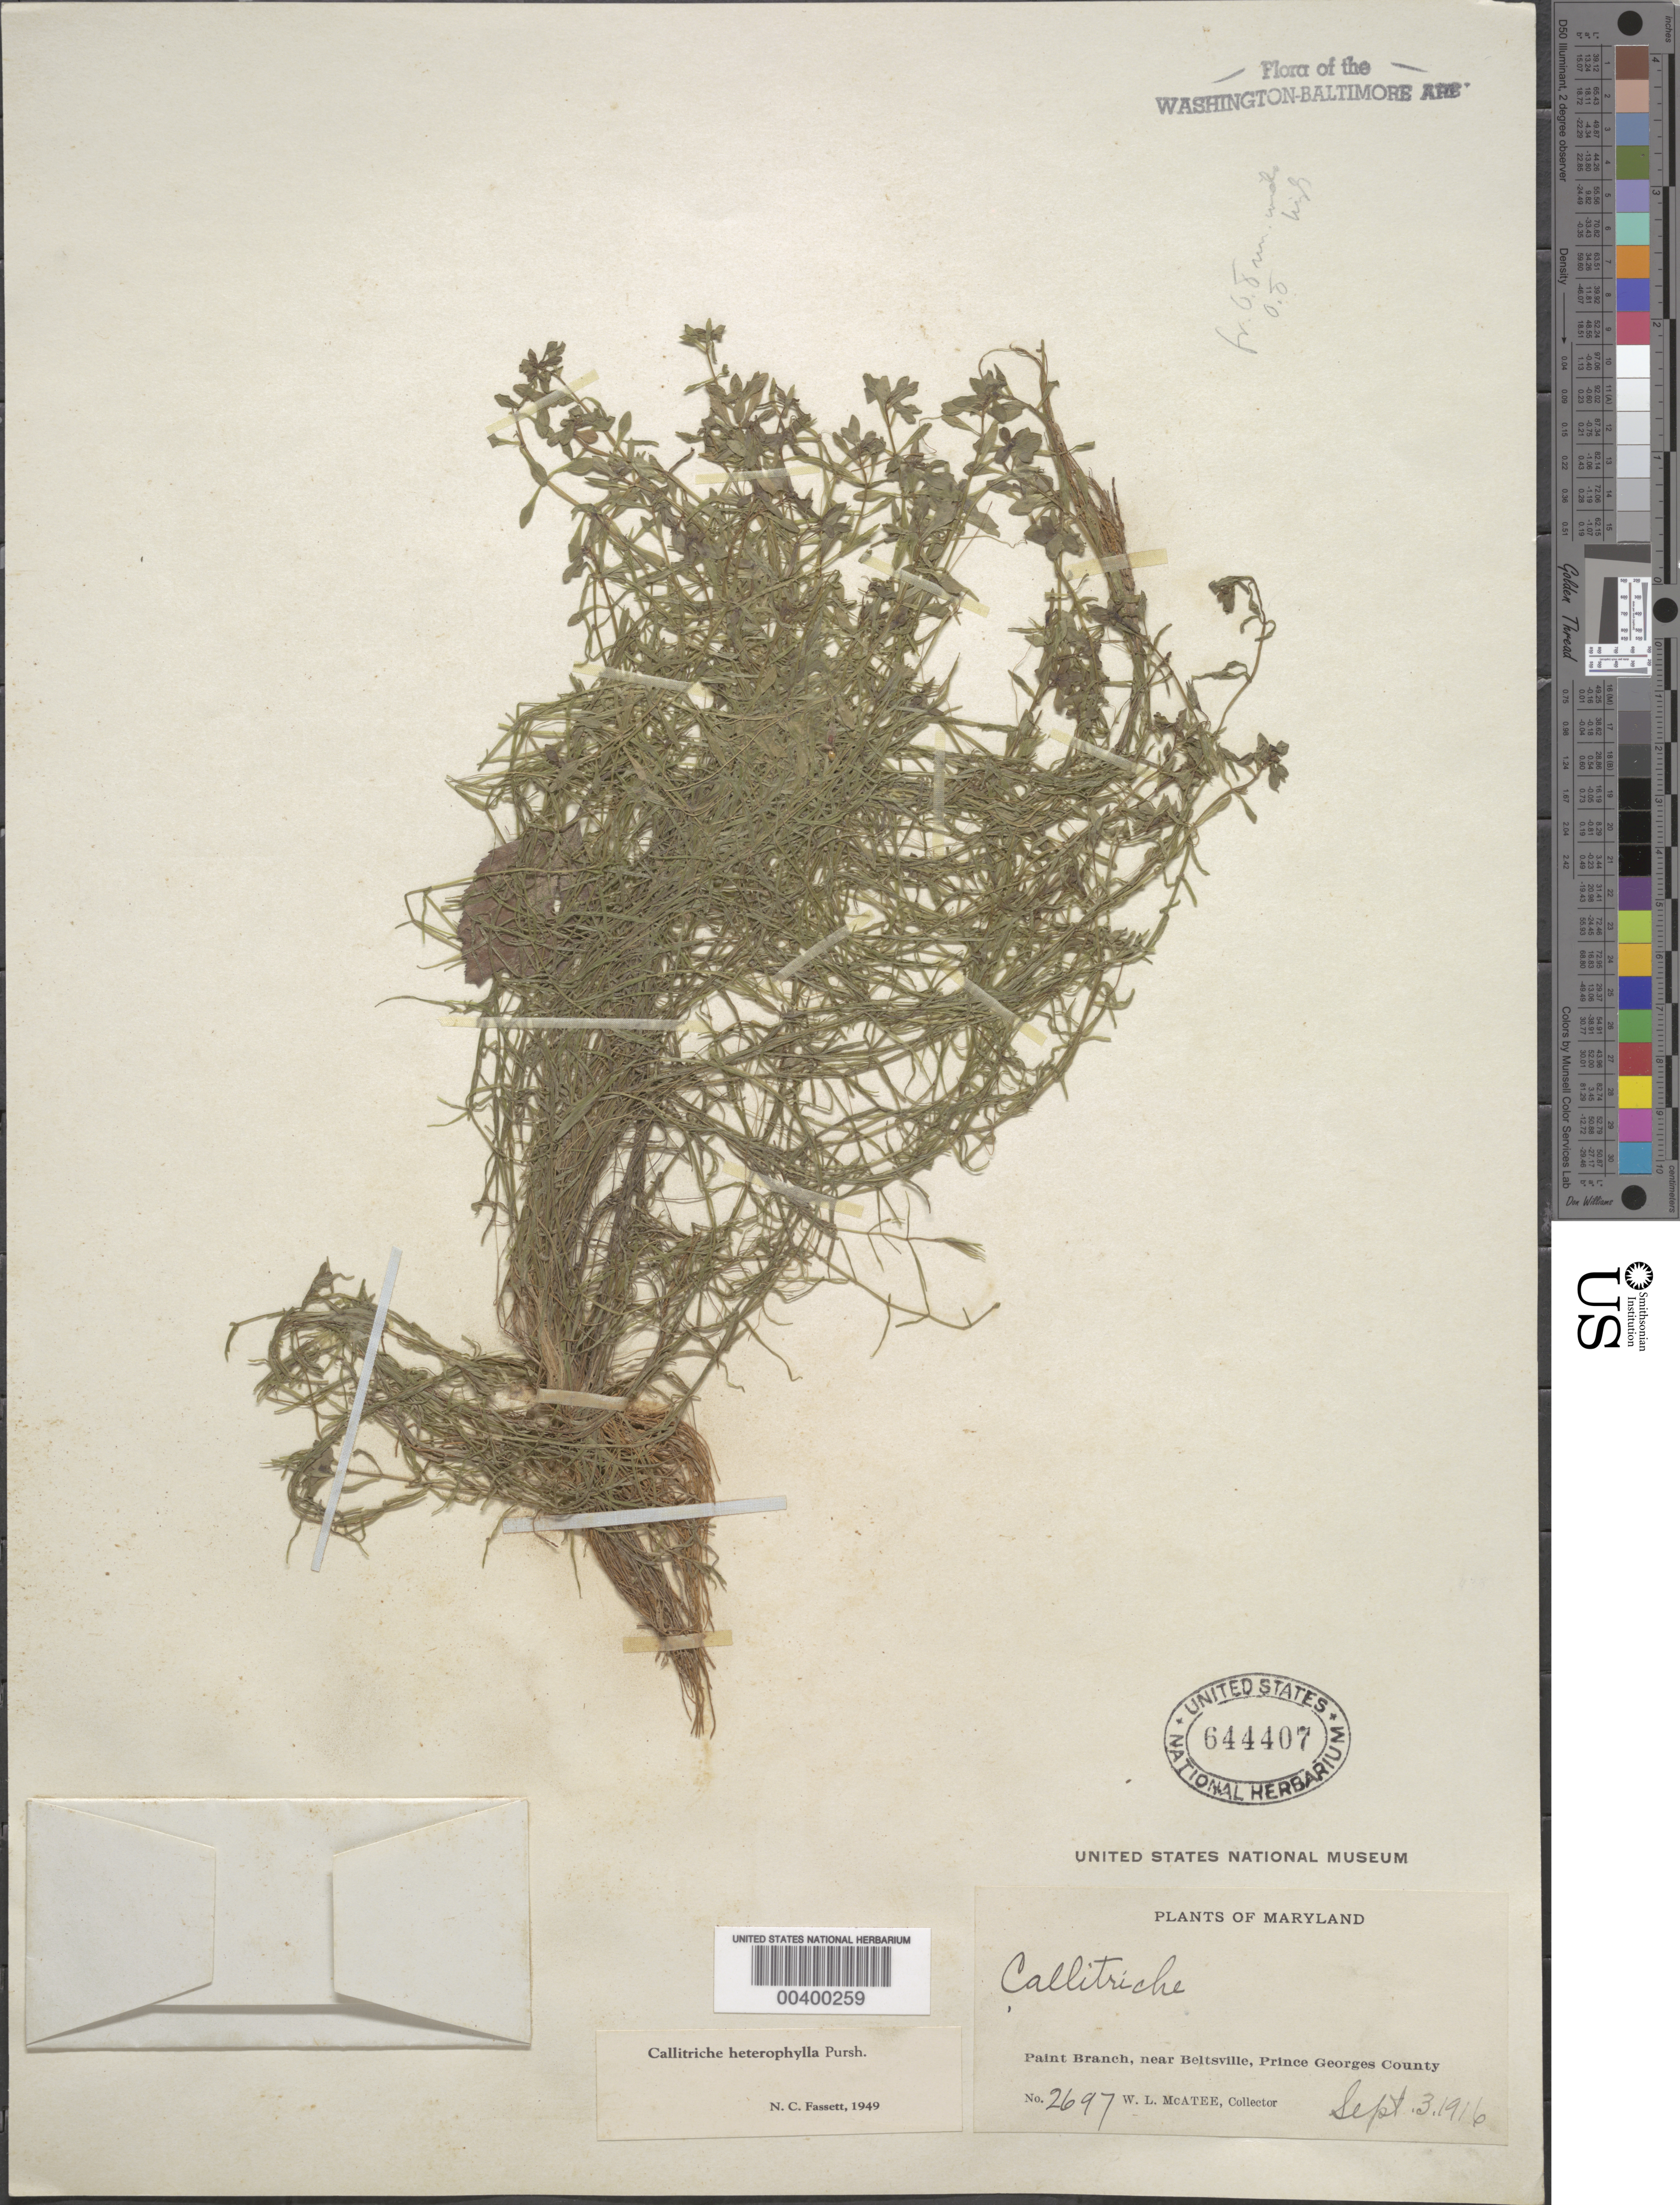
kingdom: Plantae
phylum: Tracheophyta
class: Magnoliopsida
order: Lamiales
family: Plantaginaceae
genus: Callitriche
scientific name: Callitriche heterophylla Pursh emend. Darby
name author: Pursh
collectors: W. McAtee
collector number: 2697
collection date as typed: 03 Sep 1916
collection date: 1916-09-03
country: United States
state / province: Maryland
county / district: Prince George's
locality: Paint Branch, Beltsville vicinity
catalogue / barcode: US 644407